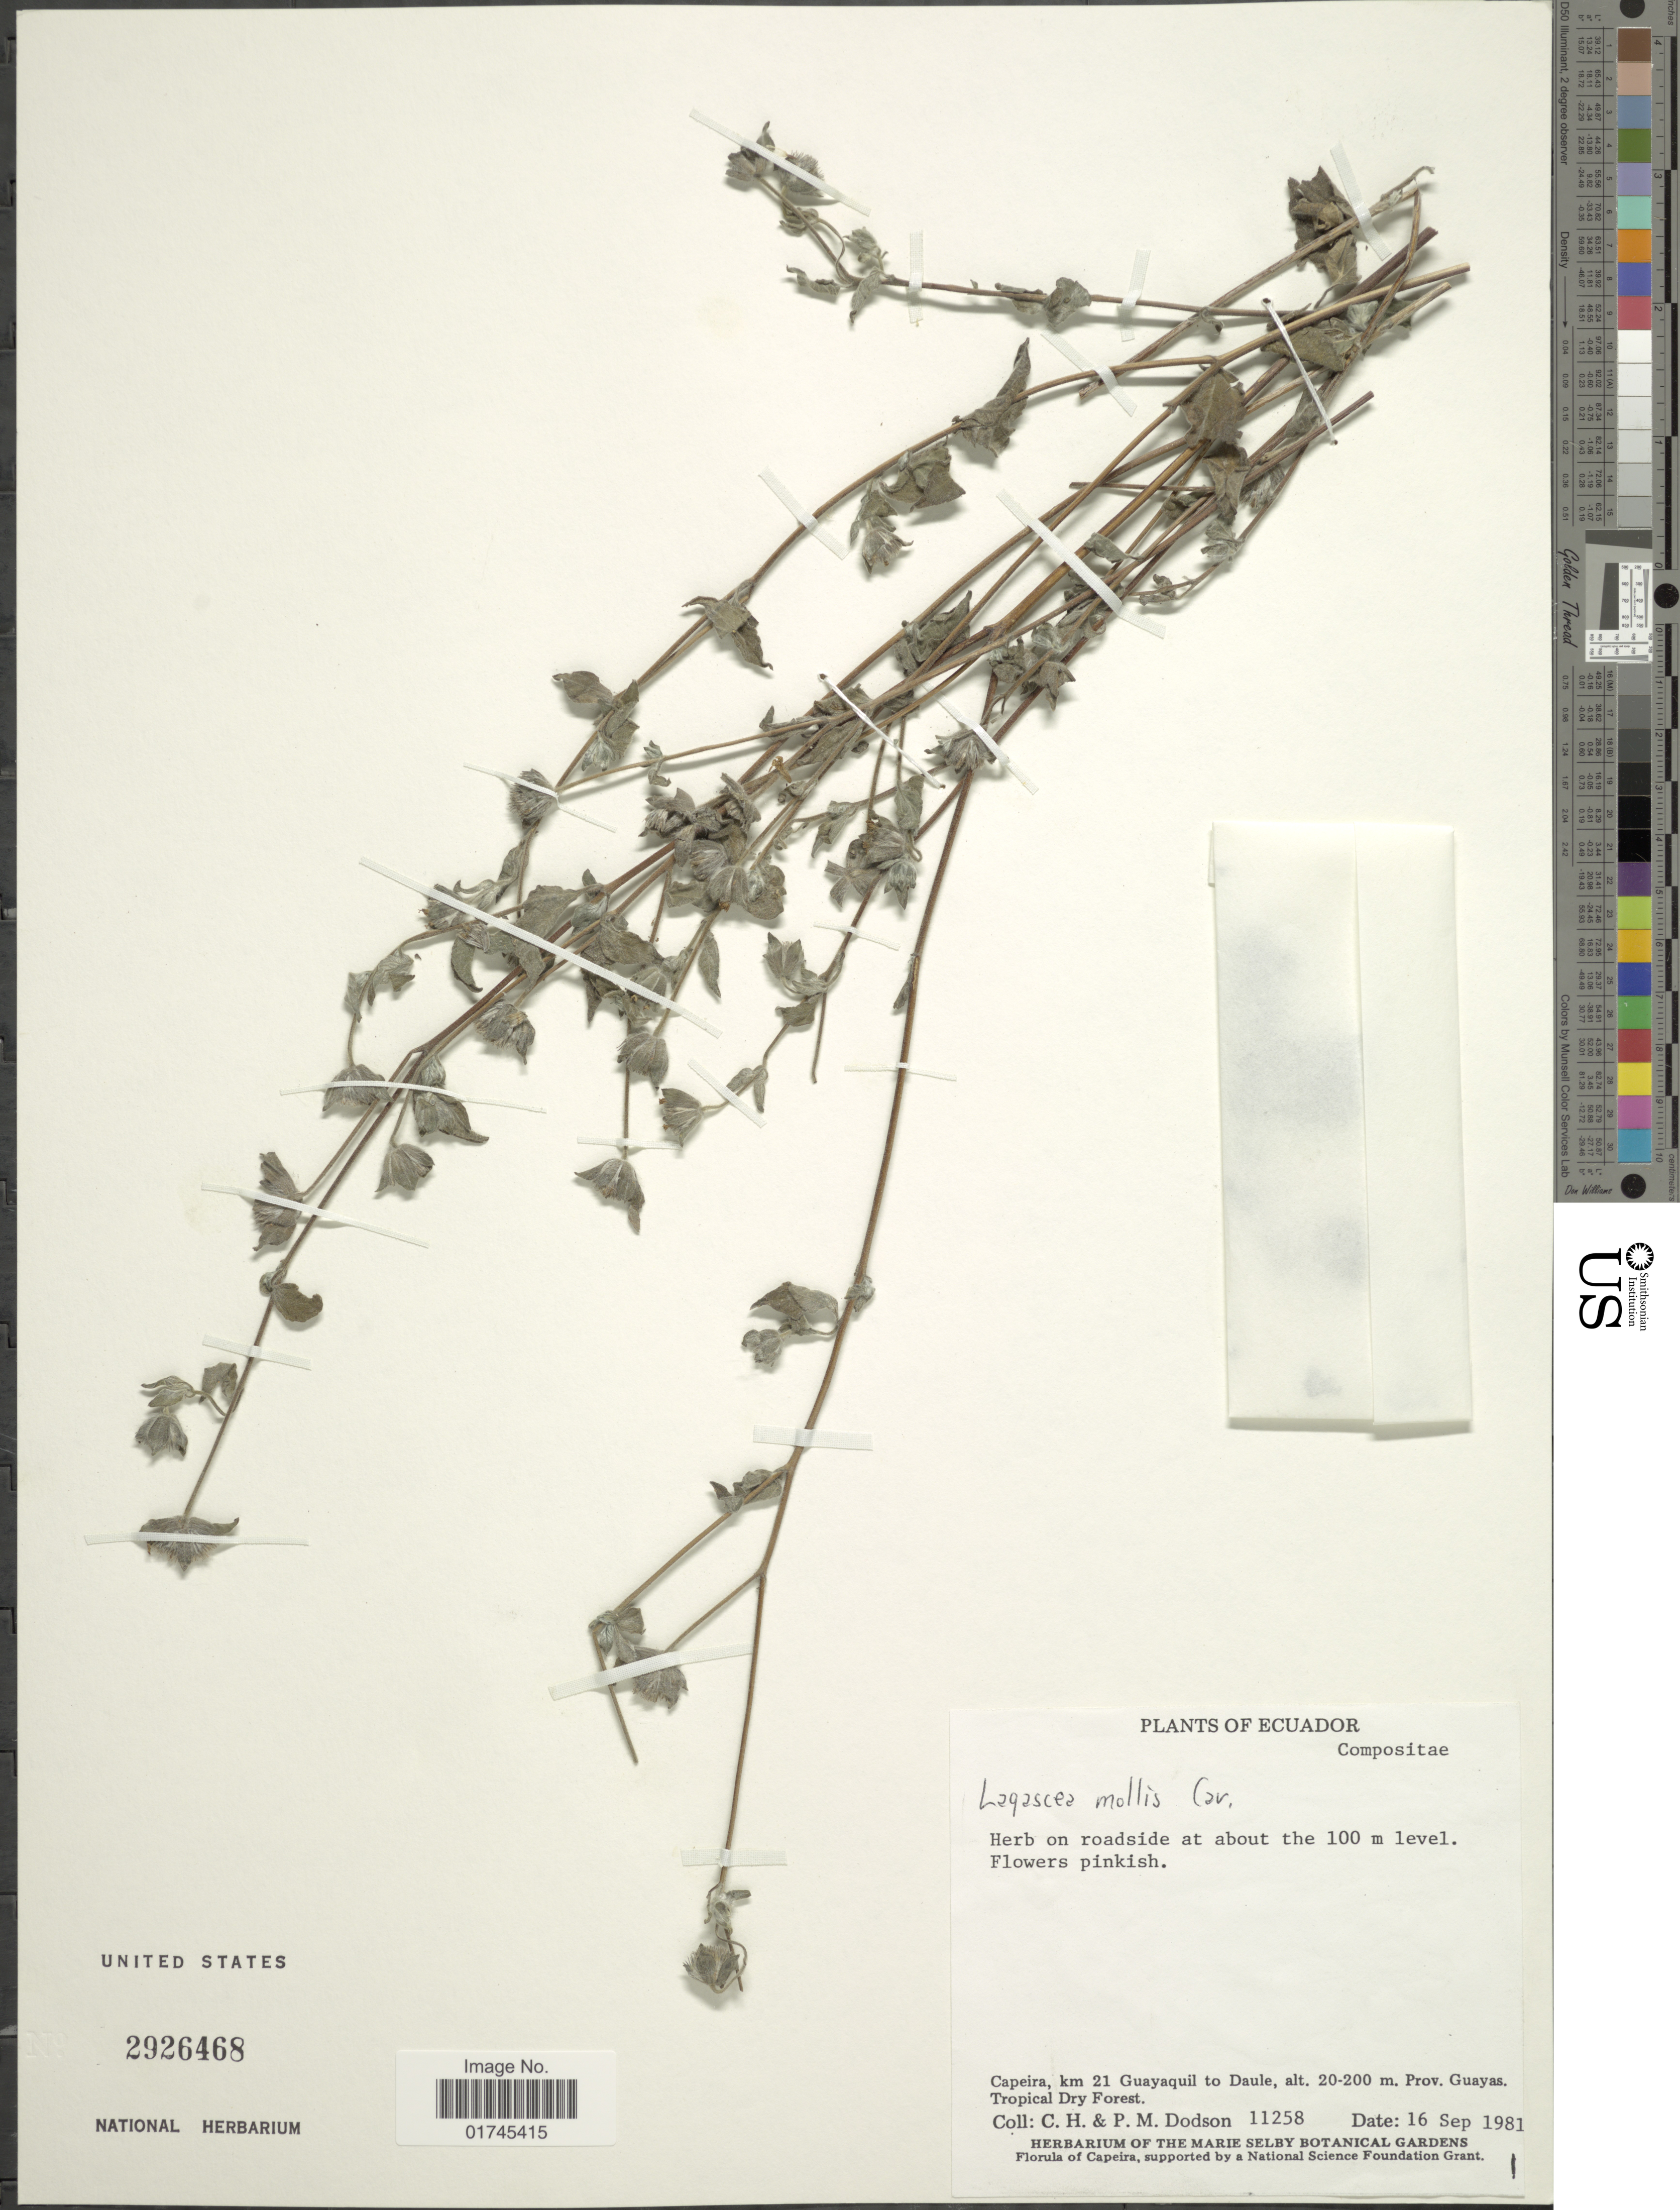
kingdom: Plantae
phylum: Tracheophyta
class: Magnoliopsida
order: Asterales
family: Asteraceae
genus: Lagascea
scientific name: Lagascea mollis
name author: Cav.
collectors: C. H. Dodson & P. M. Dodson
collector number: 11258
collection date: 1981-09-16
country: Ecuador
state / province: Guayas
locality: Herb on roadside at about the 100 m level, Capeira, km 21 Guayaquil, Tropical Dry Forest.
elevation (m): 20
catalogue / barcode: US 2926468